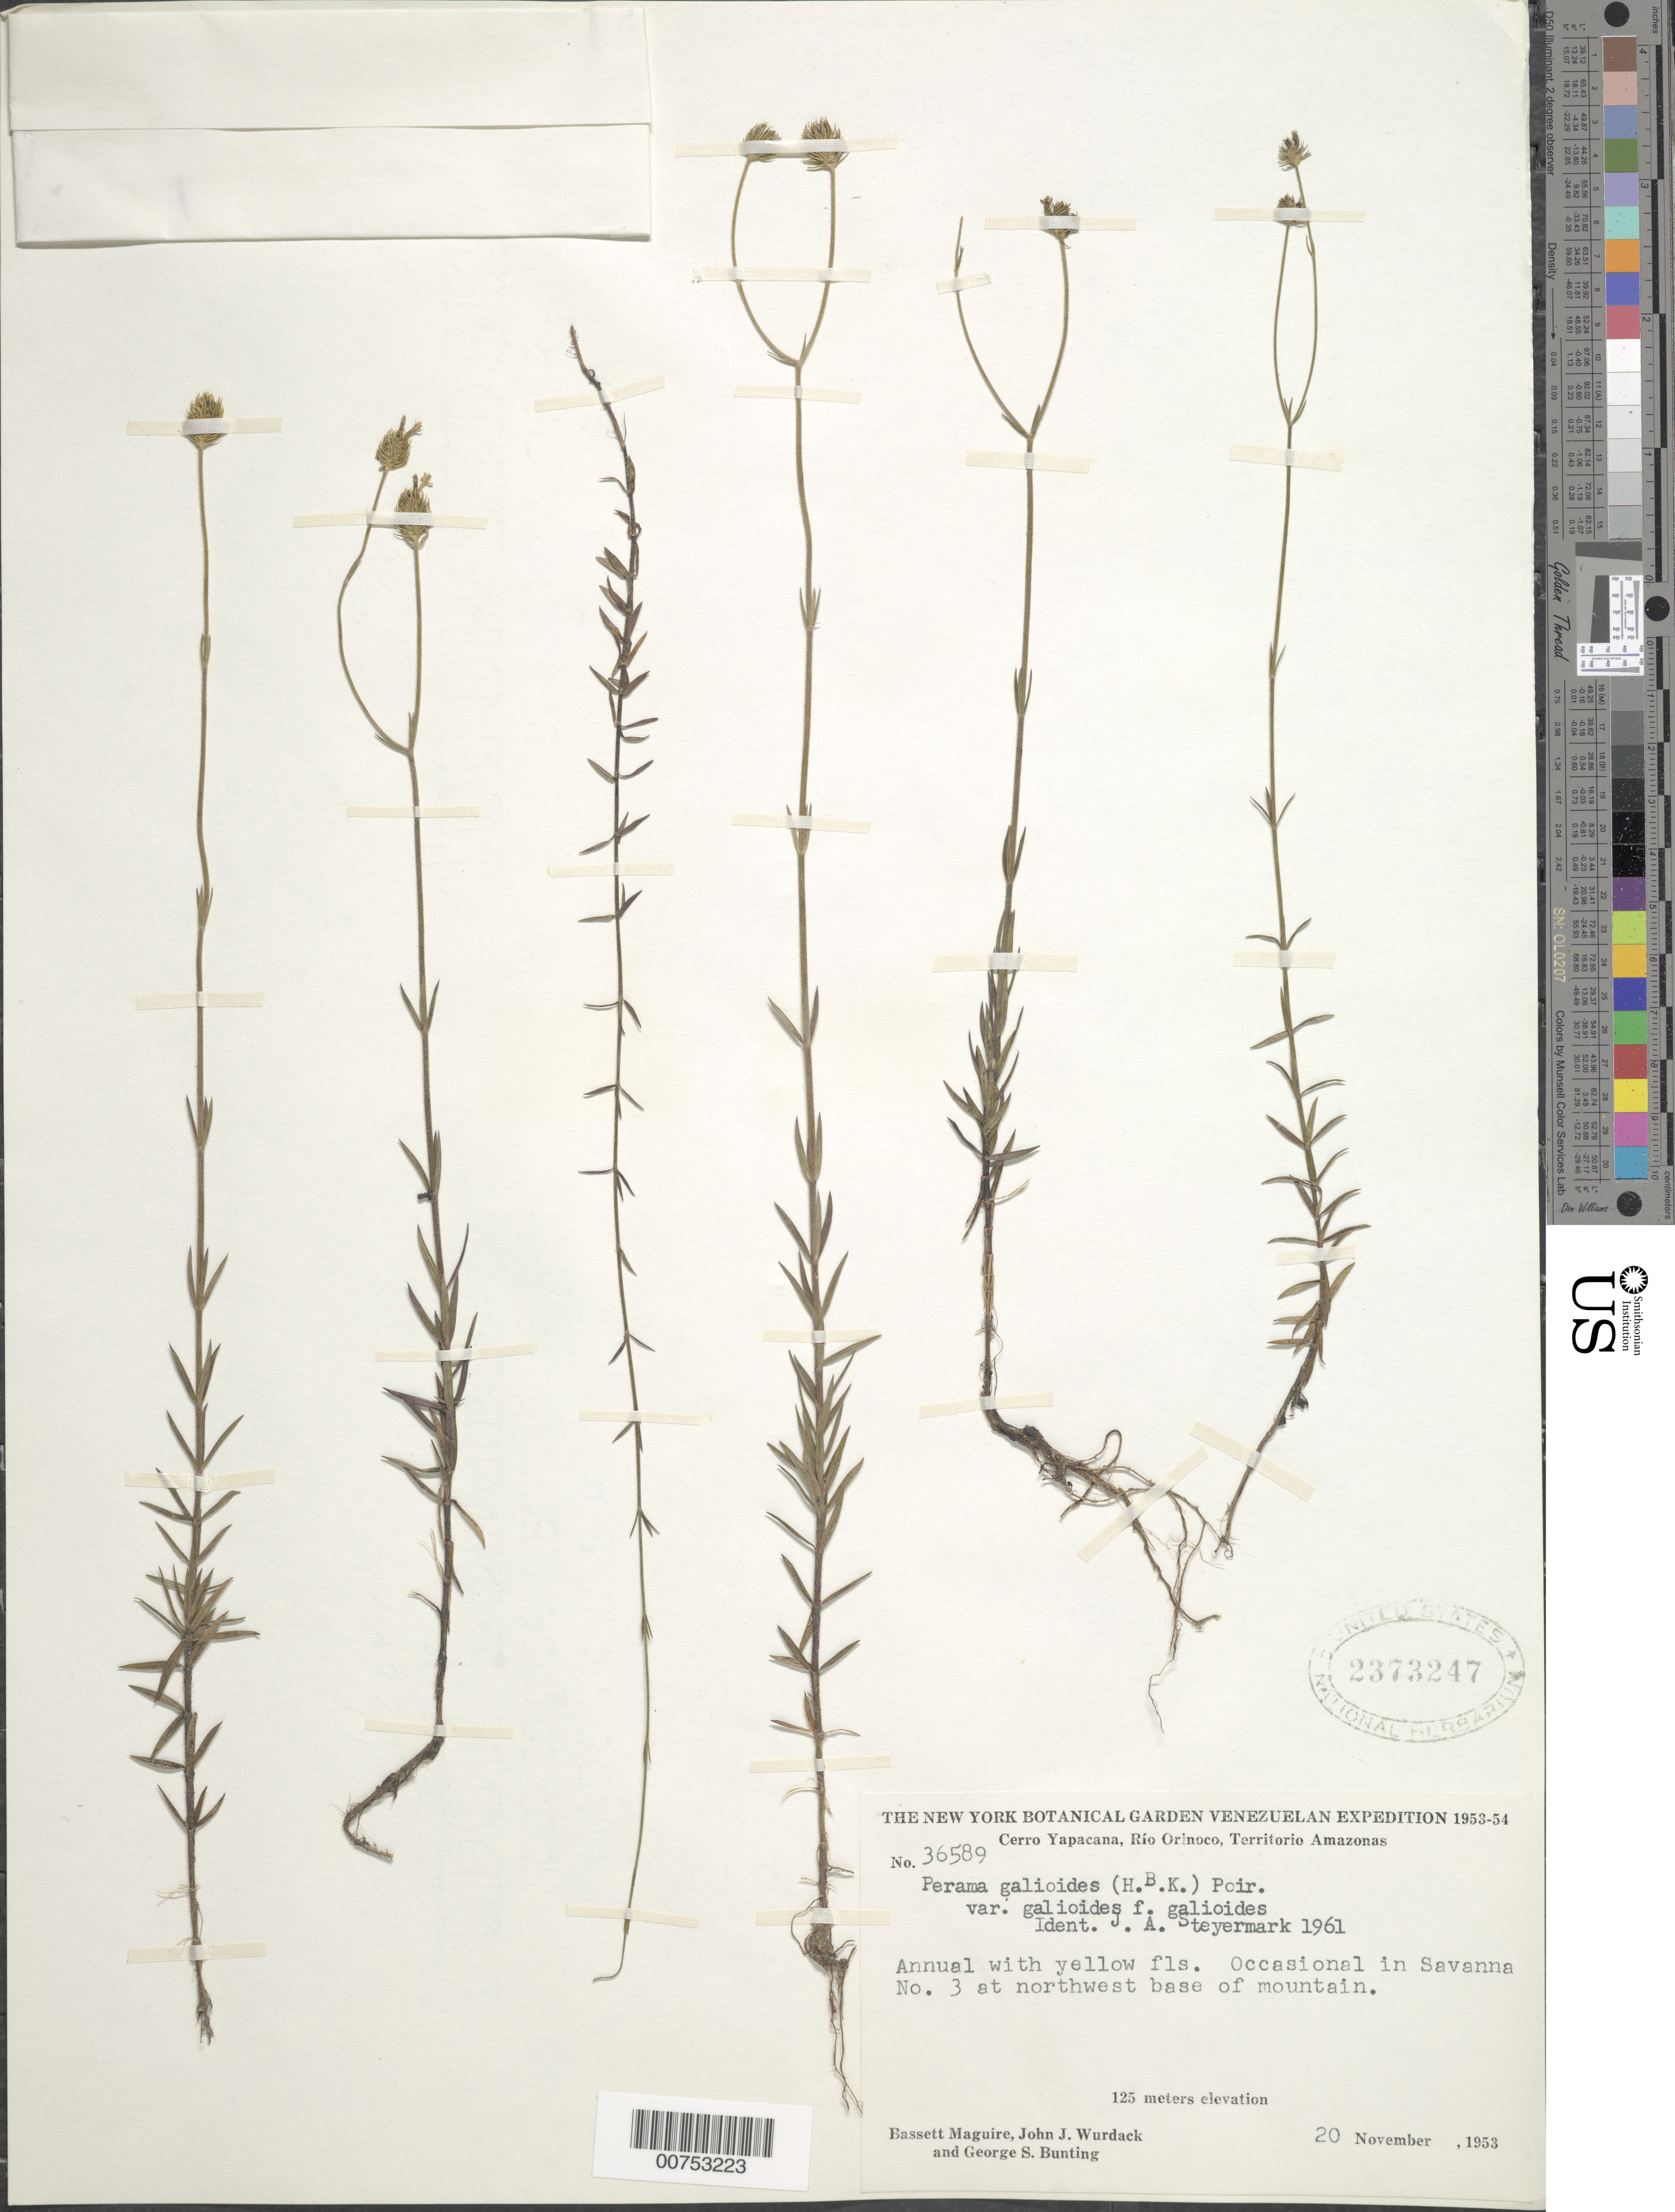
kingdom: Plantae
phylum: Tracheophyta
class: Magnoliopsida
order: Gentianales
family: Rubiaceae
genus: Perama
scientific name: Perama galioides f. galioides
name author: (Kunth) Poir.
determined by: Steyermark, Julian A., (VEN)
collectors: B. Maguire, J. J. Wurdack & G. S. Bunting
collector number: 36589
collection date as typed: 20-Nov-53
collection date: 1953-11-20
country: Venezuela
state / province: Amazonas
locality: Río Orinoco, Cerro Yapacána, savanna No. 3, NW base of mountain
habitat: Savanna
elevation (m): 125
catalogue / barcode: US 2373247